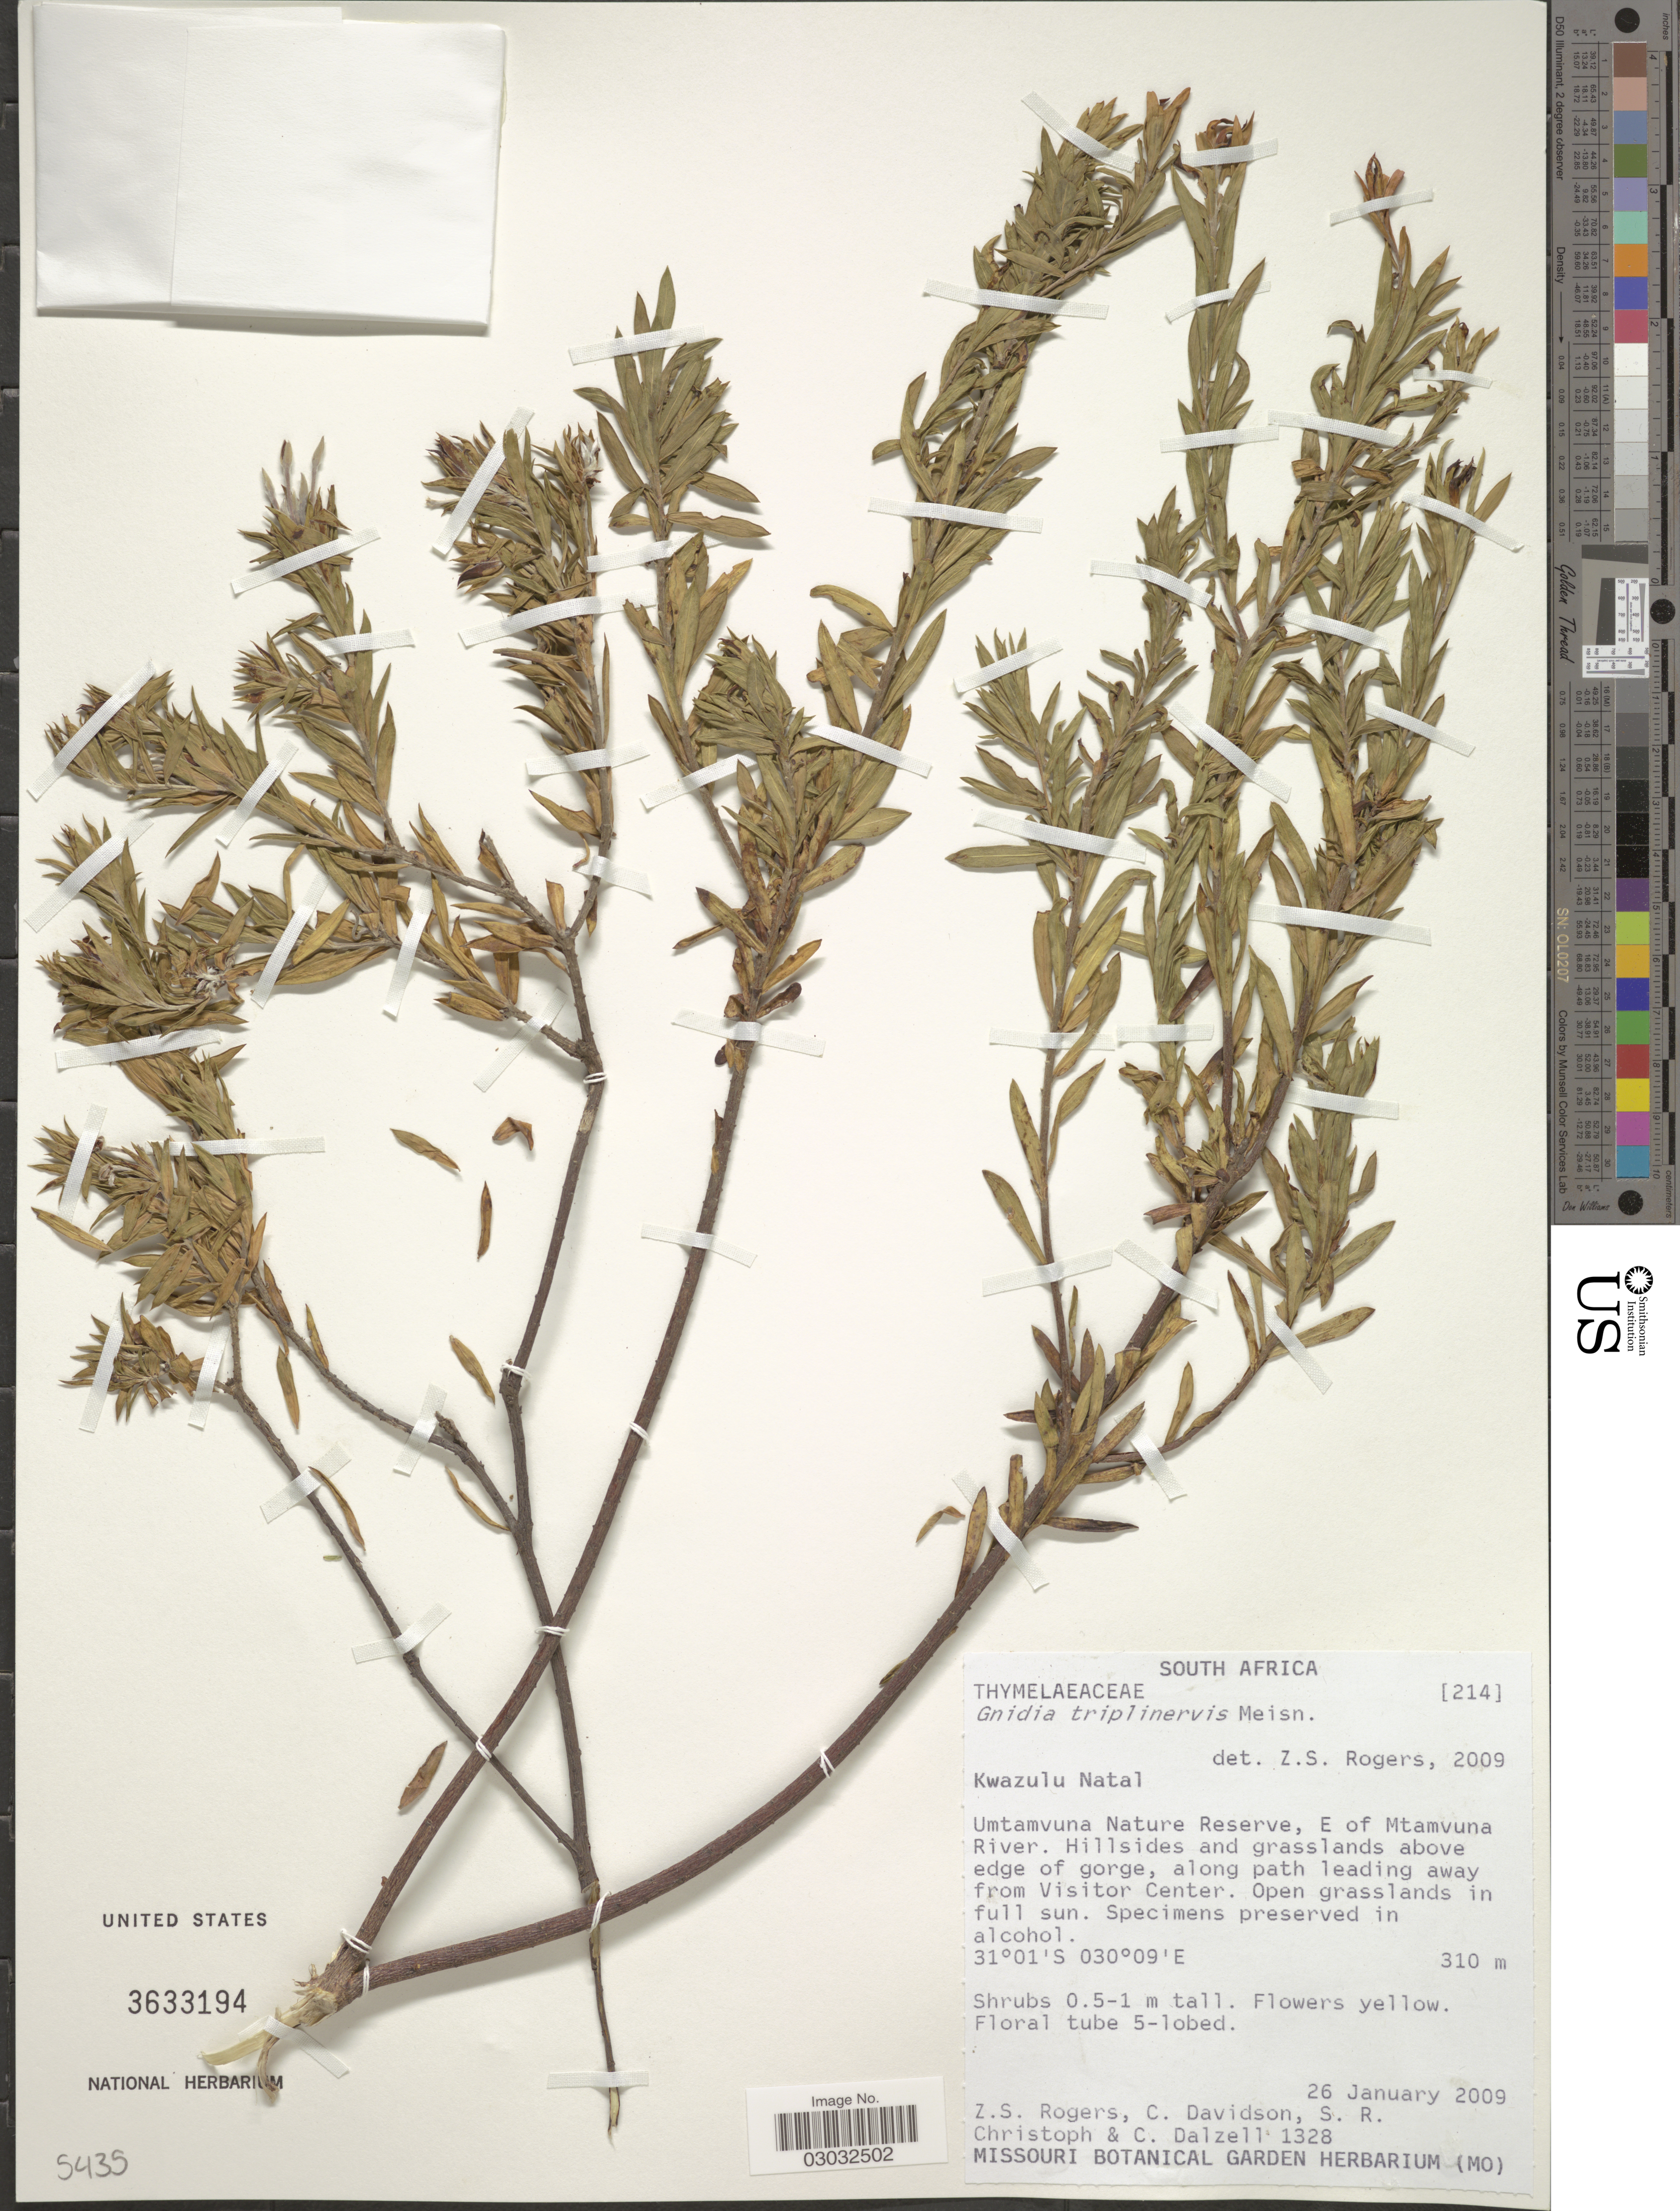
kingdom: Plantae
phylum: Tracheophyta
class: Magnoliopsida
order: Malvales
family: Thymelaeaceae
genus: Lasiosiphon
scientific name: Lasiosiphon triplinervis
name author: (Meisn.) Decne.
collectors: Z. S. Rogers, C. Davidson, S. Christoph & C. Dalzell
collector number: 1328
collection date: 2009-01-26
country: South Africa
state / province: KwaZulu-Natal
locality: Kwazulu Natal. Umtamvuna Nature Reserve, E of Mtamvuna River. Hillsides and grasslands above edge of gorge, along path leading away from Visitor Center.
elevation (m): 310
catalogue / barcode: US 3633194